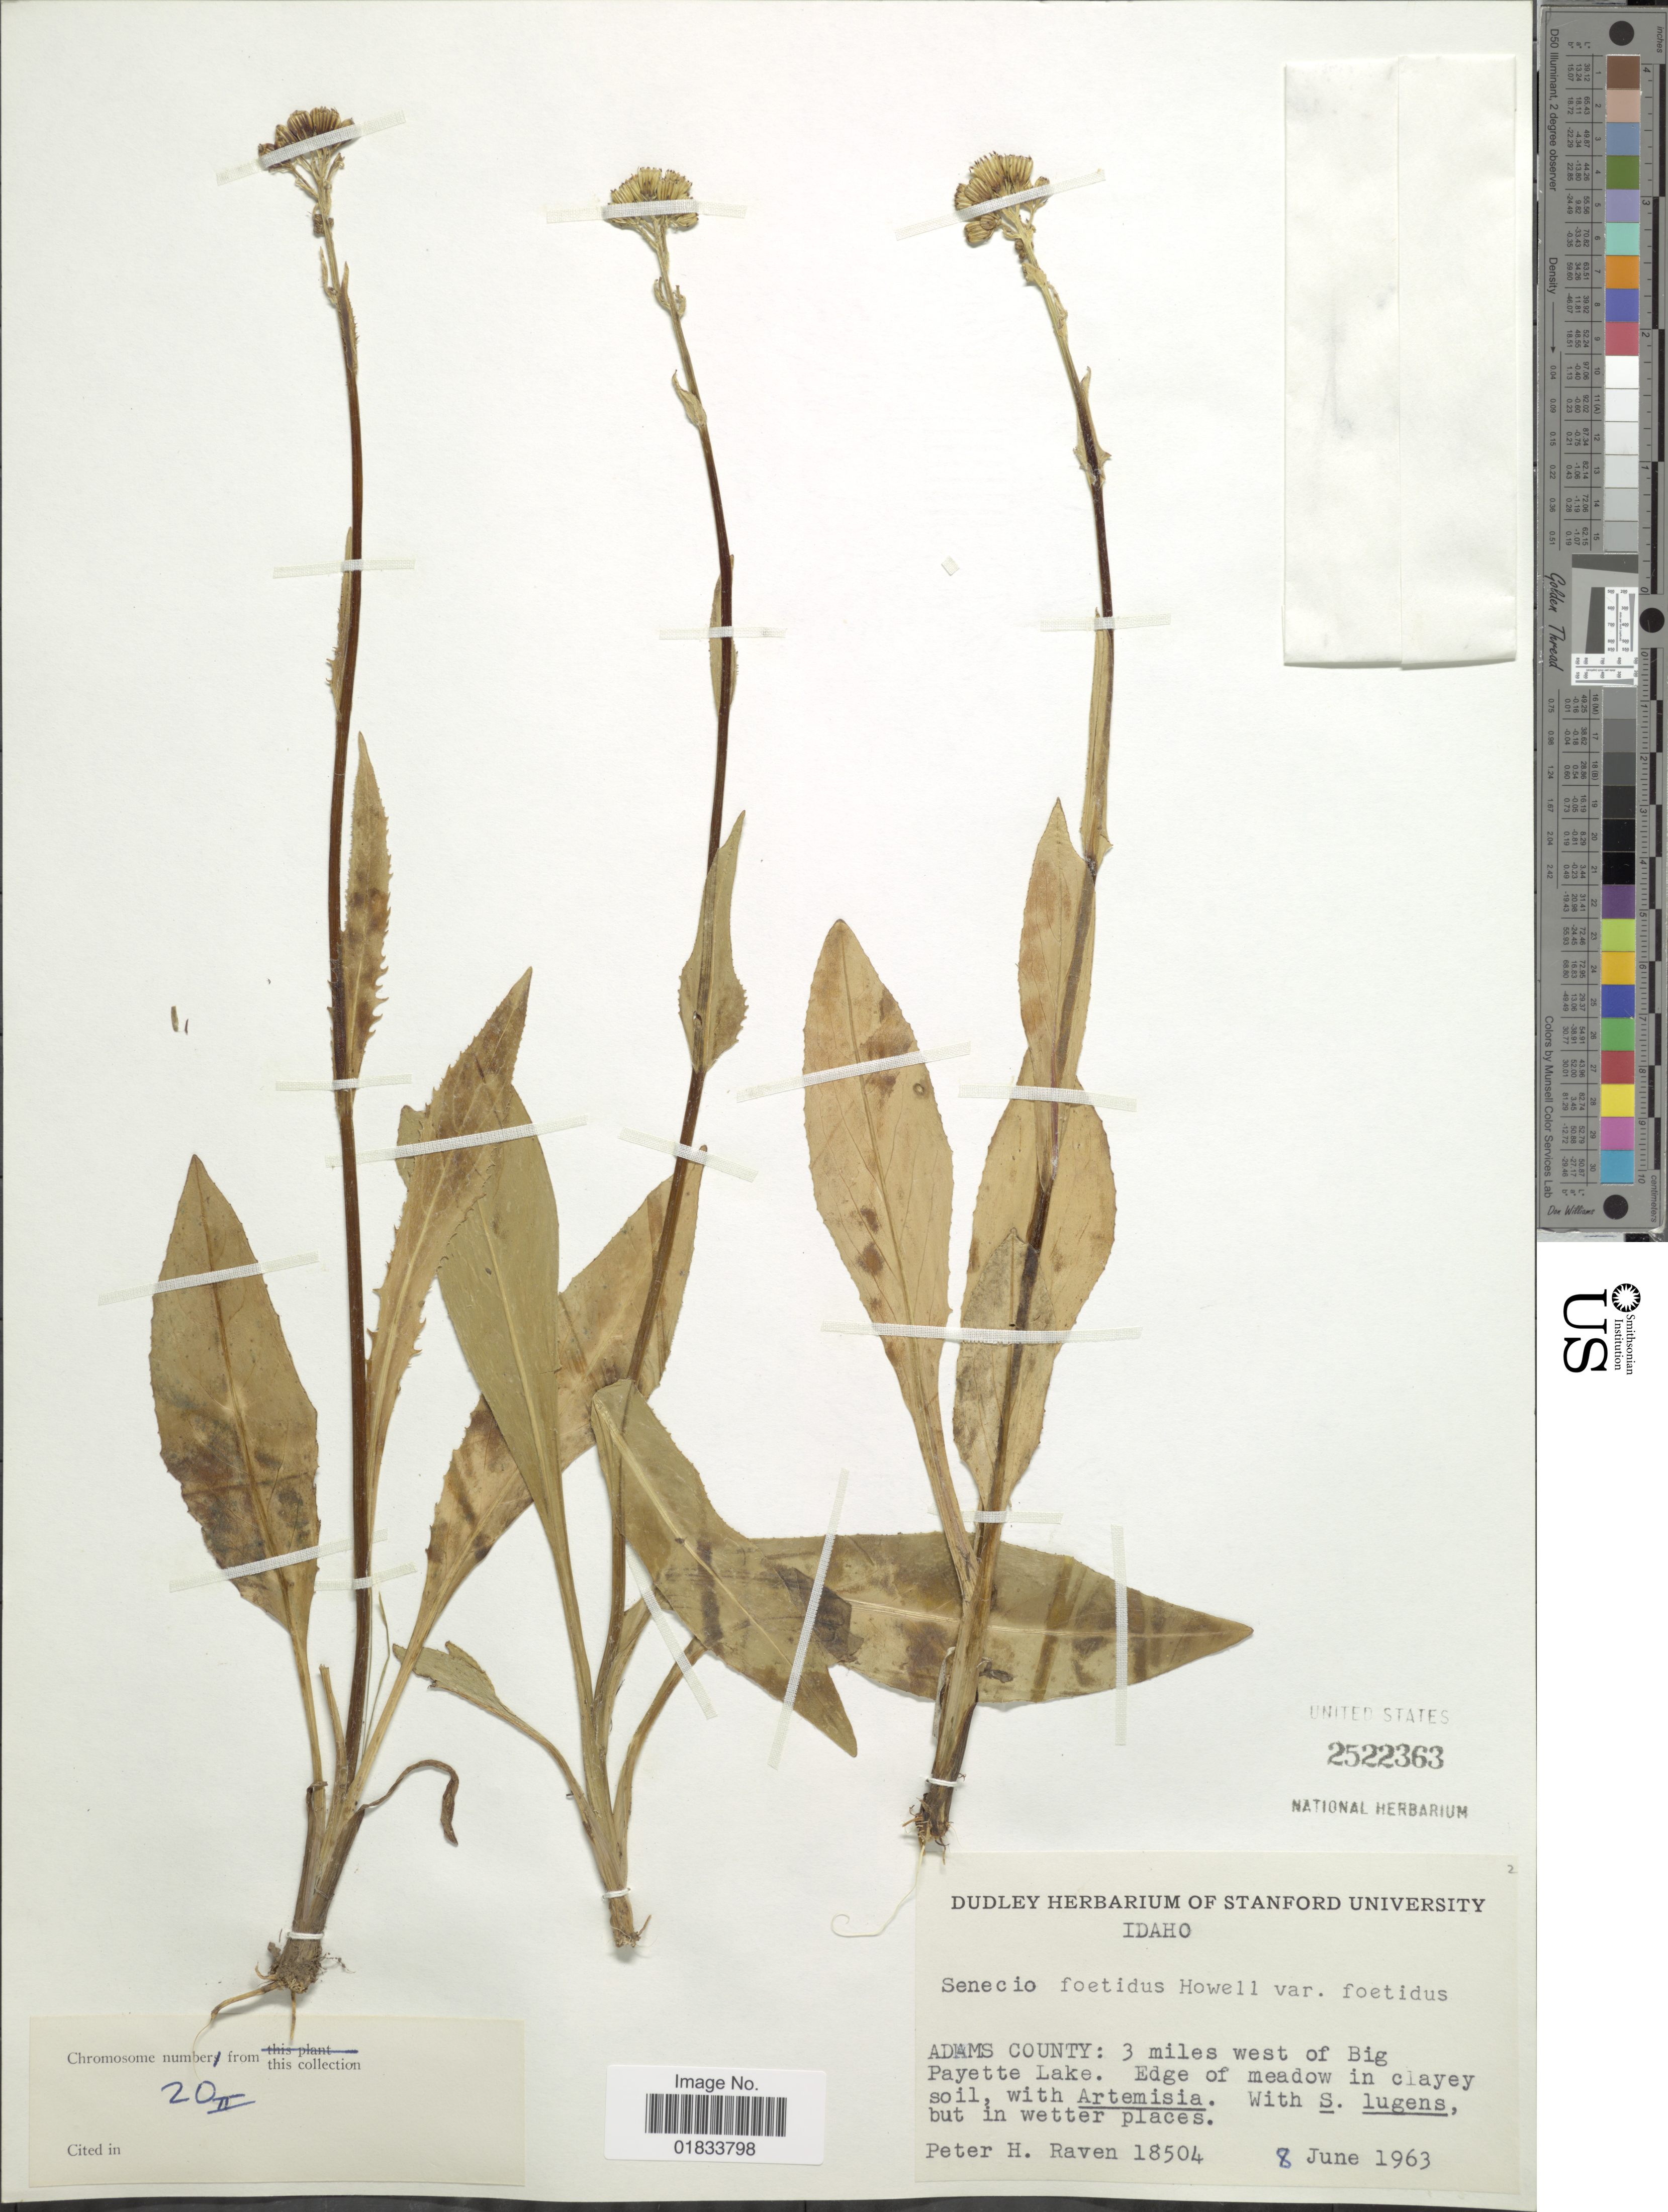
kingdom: Plantae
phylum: Tracheophyta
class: Magnoliopsida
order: Asterales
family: Asteraceae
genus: Senecio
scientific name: Senecio foetidus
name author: Howell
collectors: P. Raven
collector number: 18504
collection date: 1963-06-08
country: United States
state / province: Idaho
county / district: Adams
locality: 3 miles west of Big Payette Lake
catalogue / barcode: US 2522363